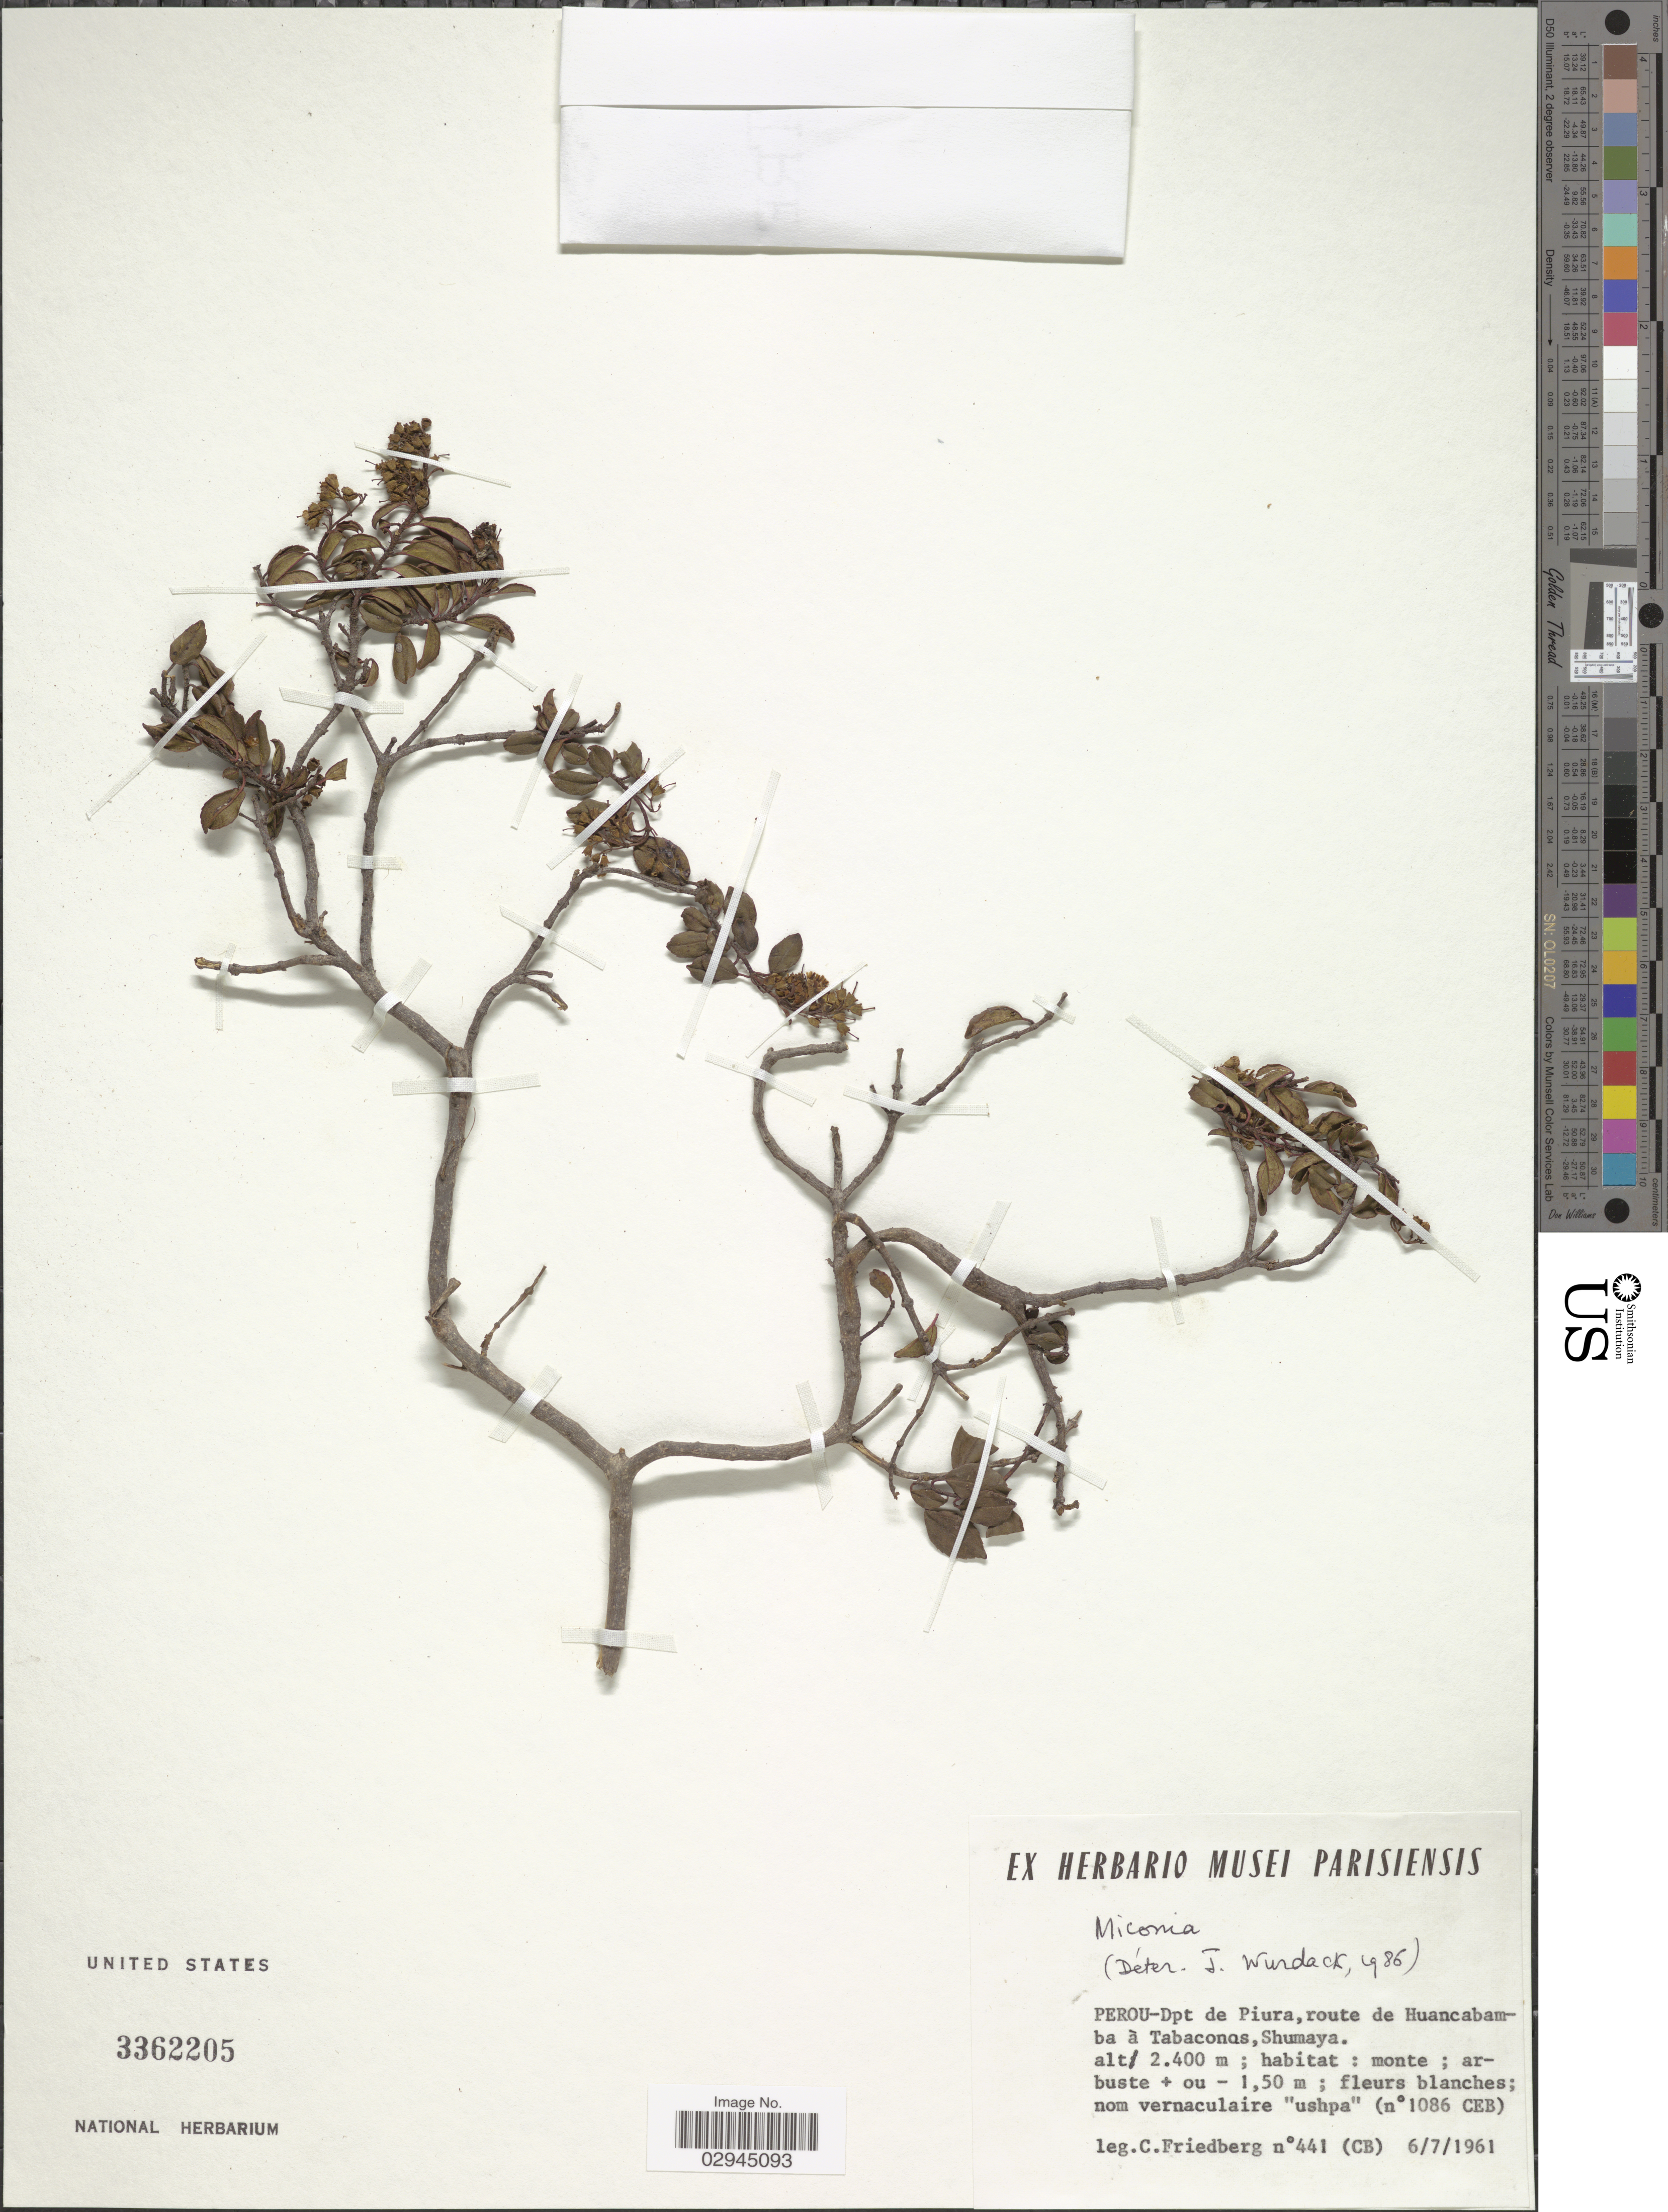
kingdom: Plantae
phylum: Tracheophyta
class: Magnoliopsida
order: Myrtales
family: Melastomataceae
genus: Miconia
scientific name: Miconia sp.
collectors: C. Friedberg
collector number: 441(CB)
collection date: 1961-07-06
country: Peru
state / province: Piura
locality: Dpt de Piura, route de Huancabamba à Tabaconas, Shumaya.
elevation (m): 2400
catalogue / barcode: US 3362205